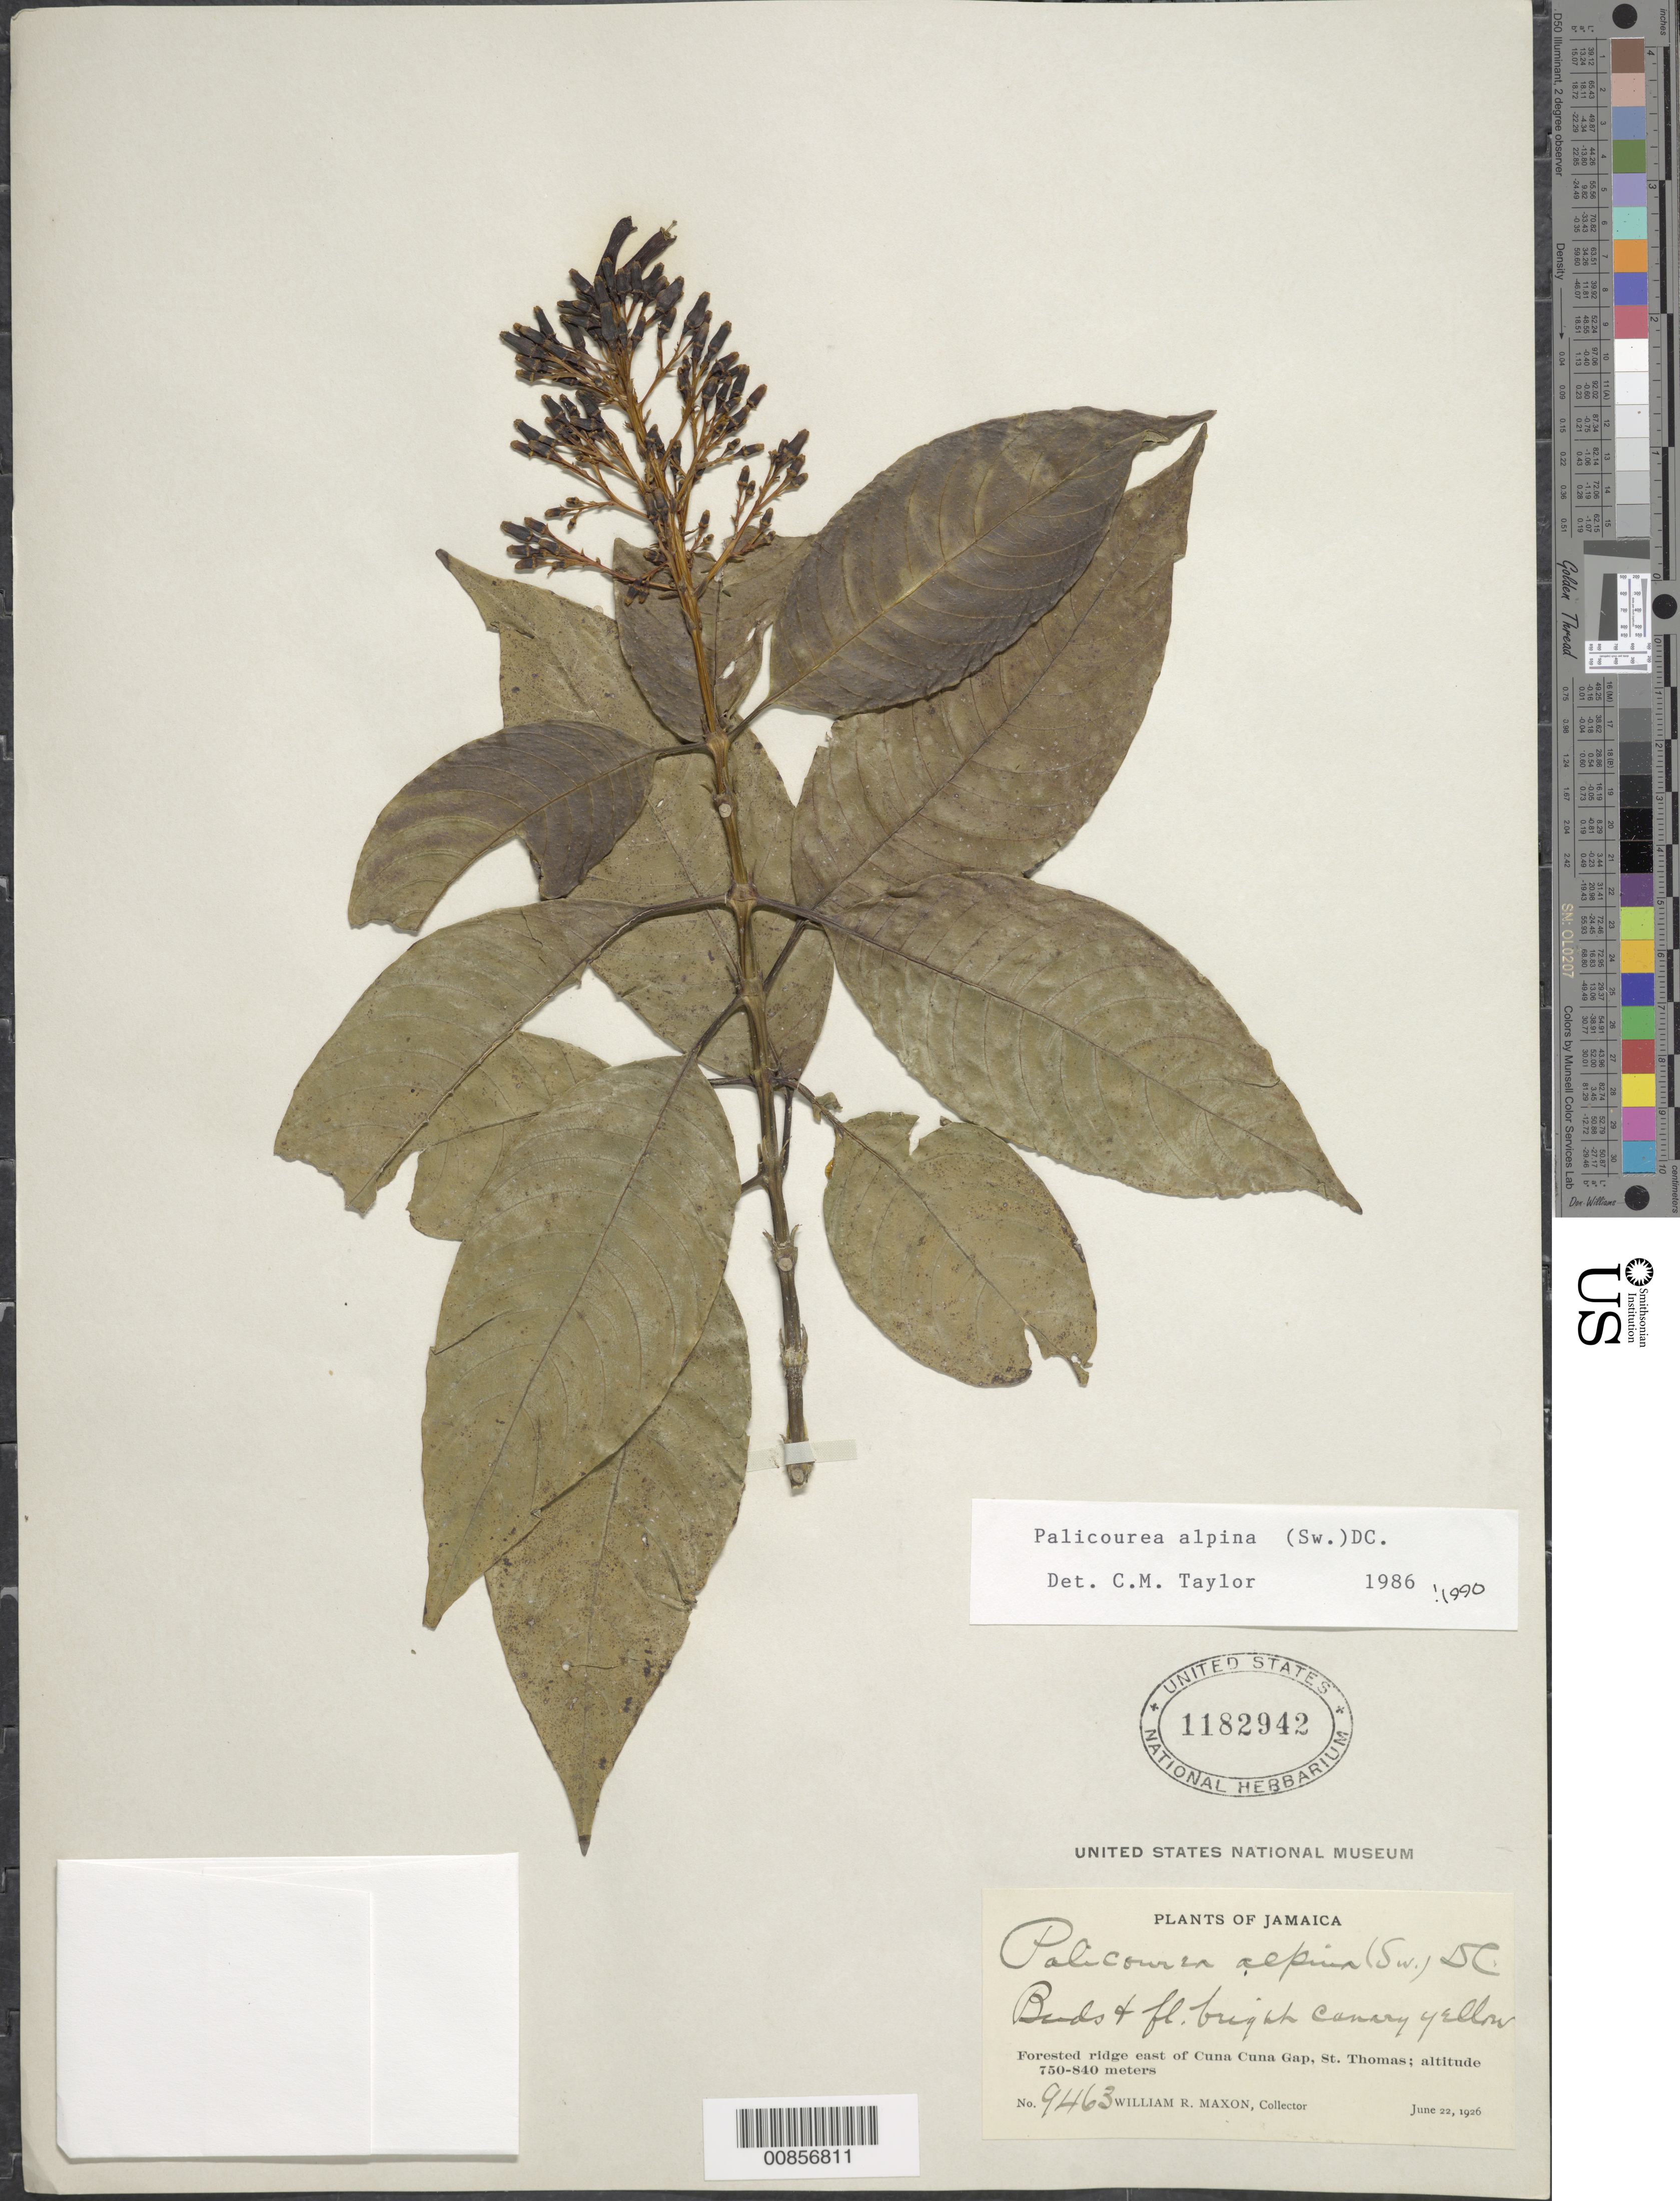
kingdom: Plantae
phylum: Tracheophyta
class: Magnoliopsida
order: Gentianales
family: Rubiaceae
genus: Palicourea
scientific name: Palicourea alpina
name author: (Sw.) DC.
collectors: W. R. Maxon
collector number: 9463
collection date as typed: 22 Jun 1926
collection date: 1926-06-22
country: Jamaica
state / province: Saint Thomas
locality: Forested ridge east of Cuna Cuna Gap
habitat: Forested ridge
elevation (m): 750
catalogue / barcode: US 1182942